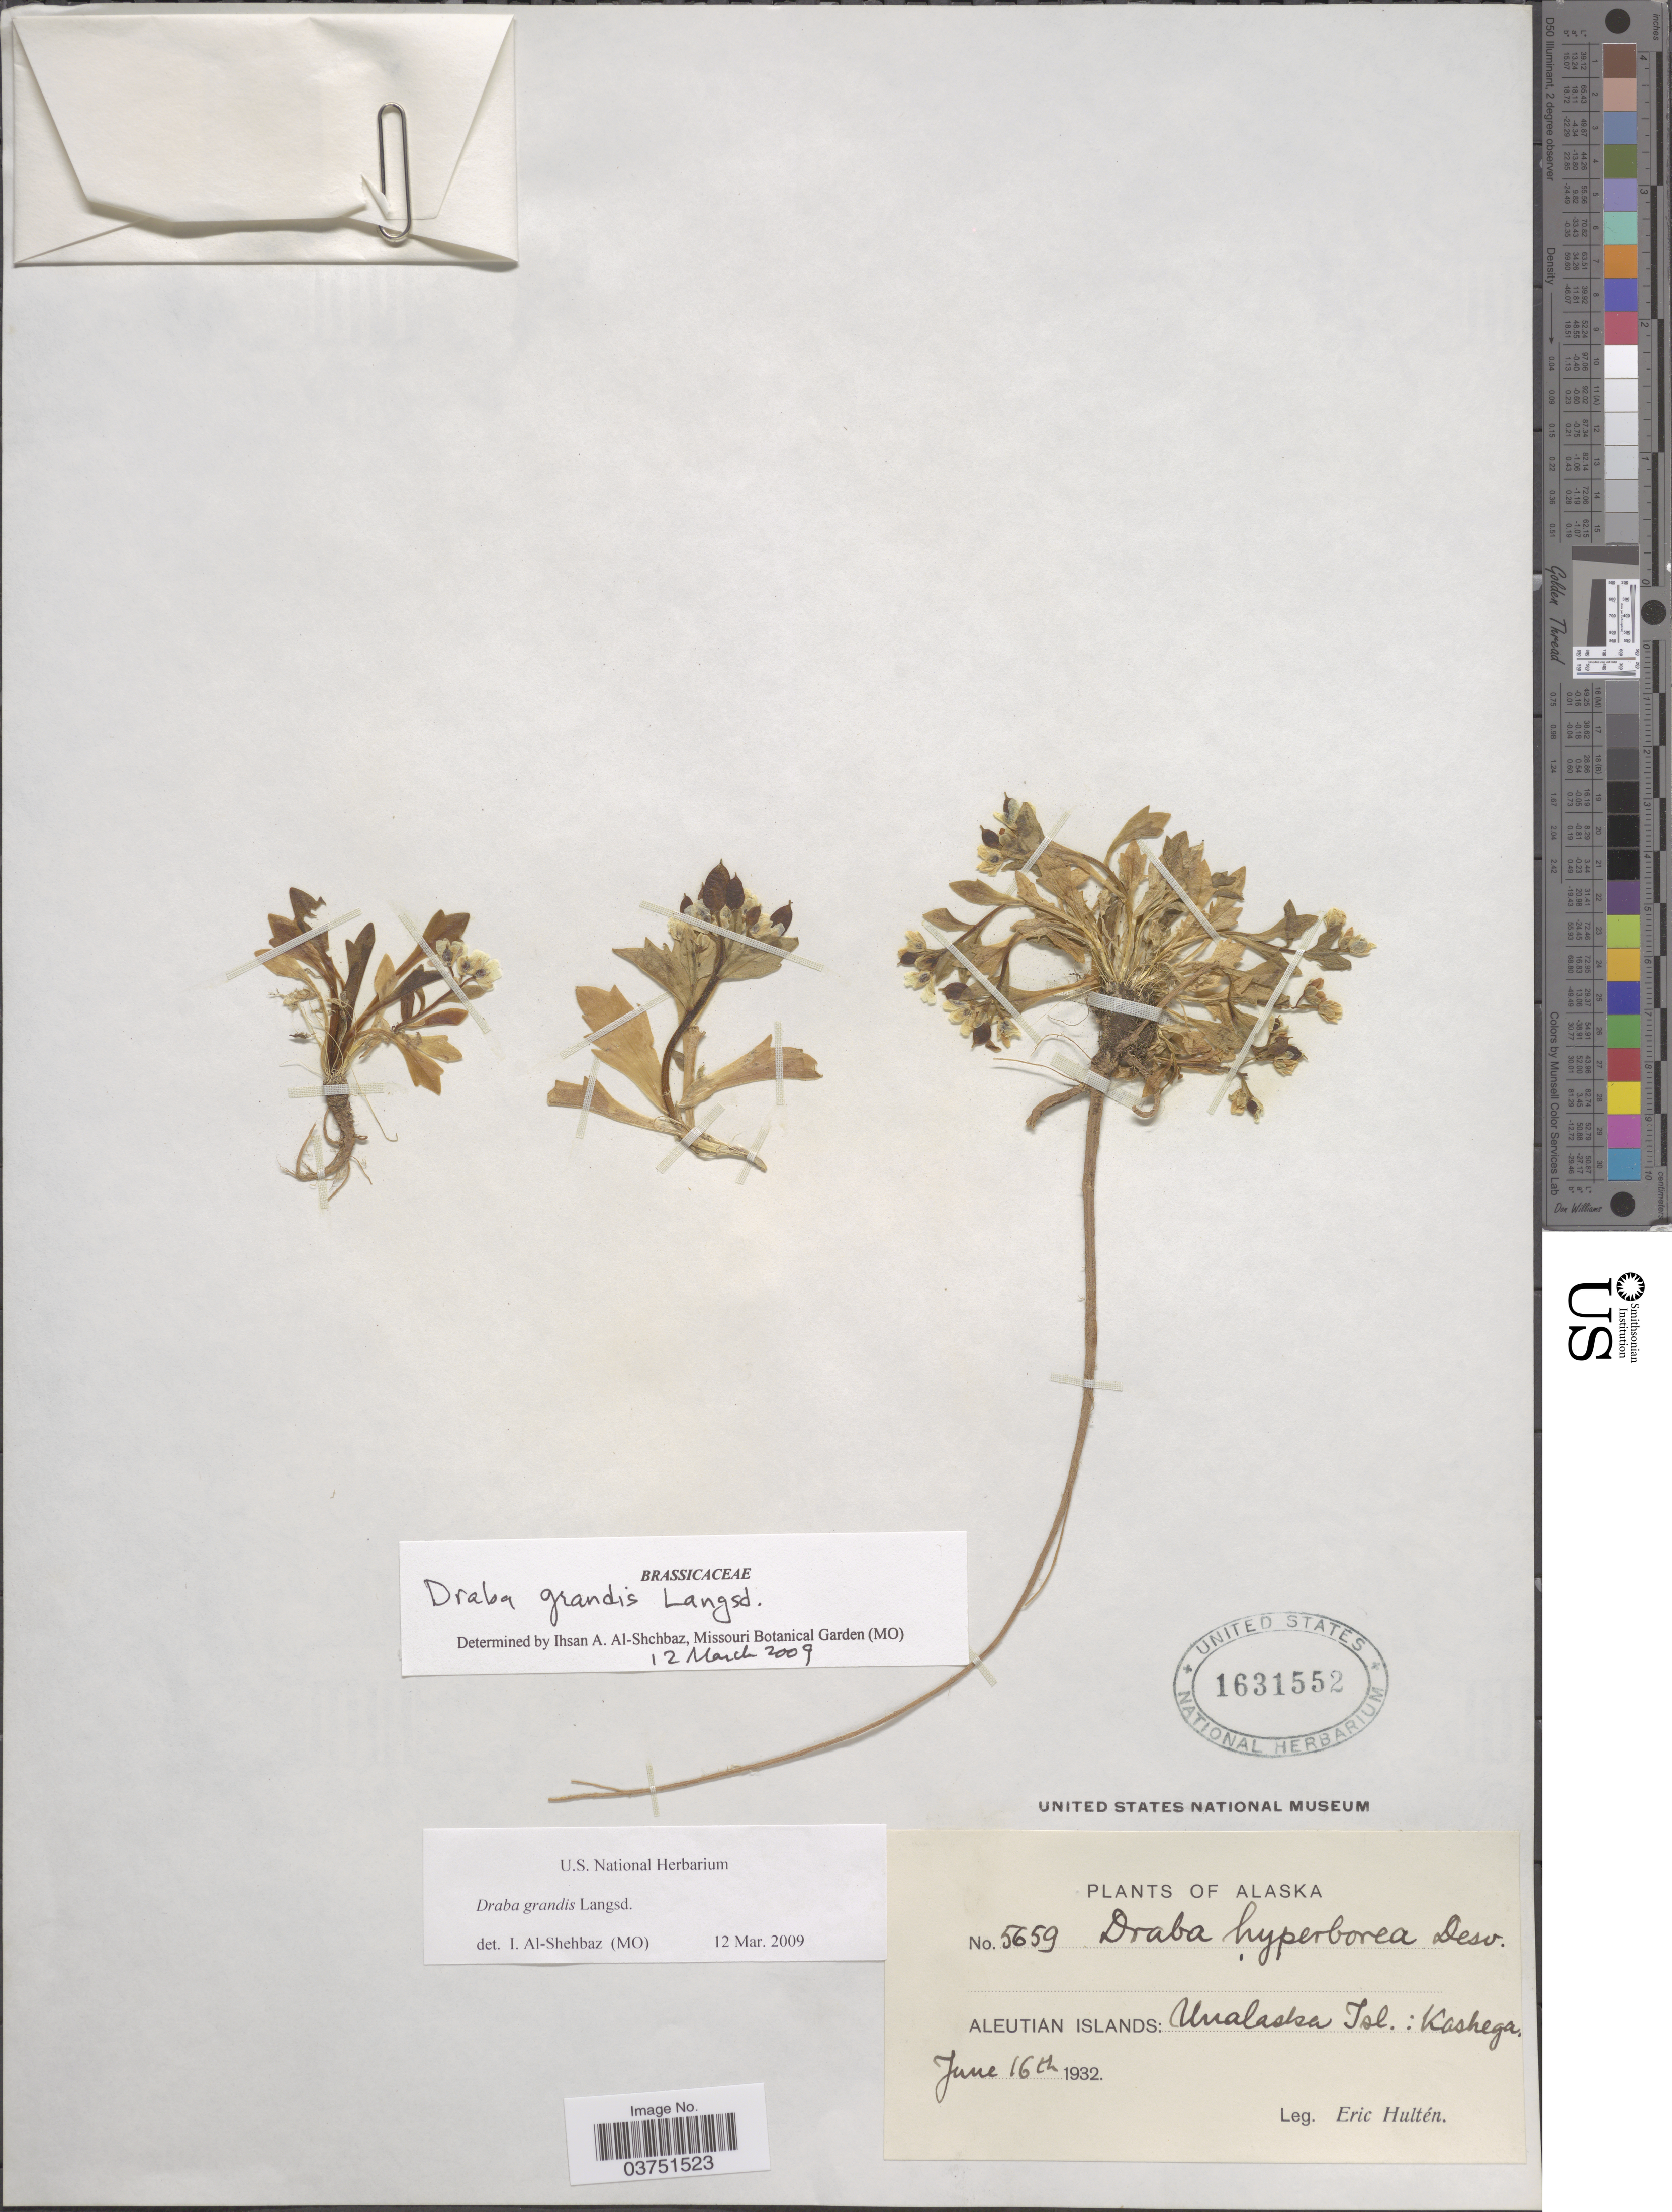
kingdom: Plantae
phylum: Tracheophyta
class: Magnoliopsida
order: Brassicales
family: Brassicaceae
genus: Draba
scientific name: Draba grandis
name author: Langsd. ex DC.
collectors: E. G. Hultén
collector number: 5659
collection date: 1932-06-16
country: United States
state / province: Alaska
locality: Aleutian Islands: Unalaska Isl.: Kashega.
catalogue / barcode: US 1631552